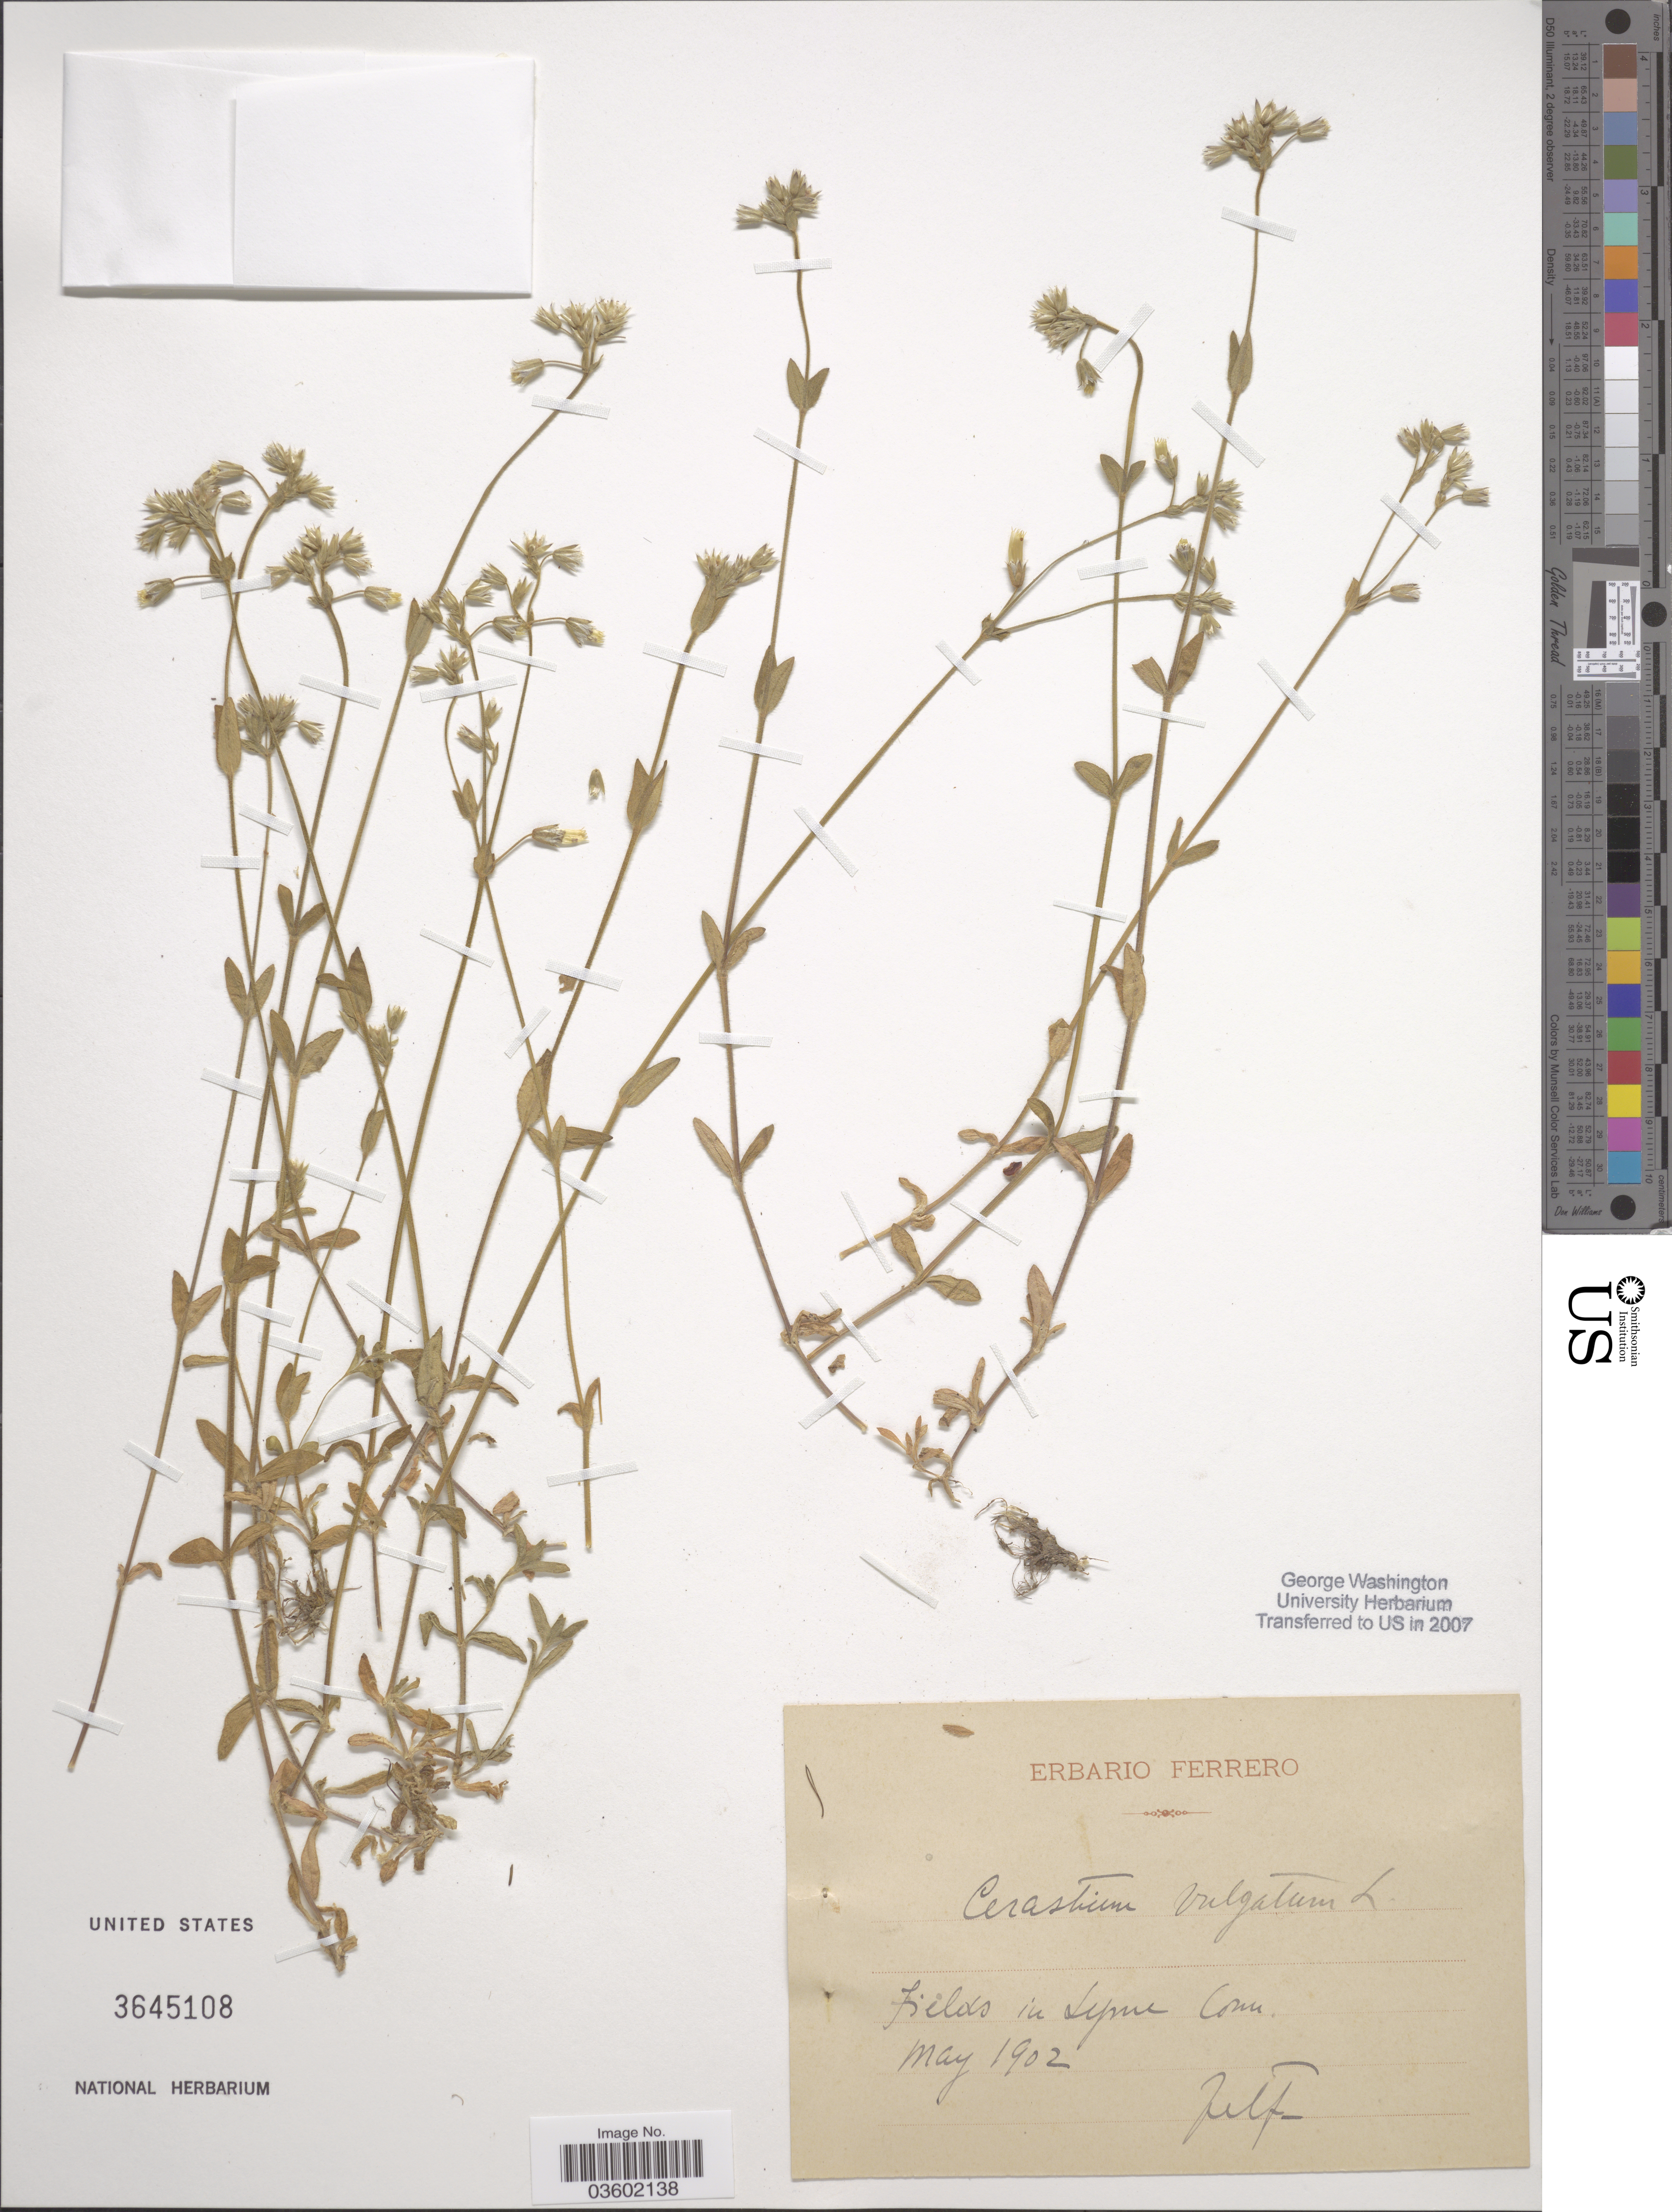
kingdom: Plantae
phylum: Tracheophyta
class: Magnoliopsida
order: Caryophyllales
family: Caryophyllaceae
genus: Cerastium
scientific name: Cerastium vulgatum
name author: L.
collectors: F. Ferrero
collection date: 1902-05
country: United States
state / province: Connecticut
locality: Fields in Lyme.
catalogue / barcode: US 3645108